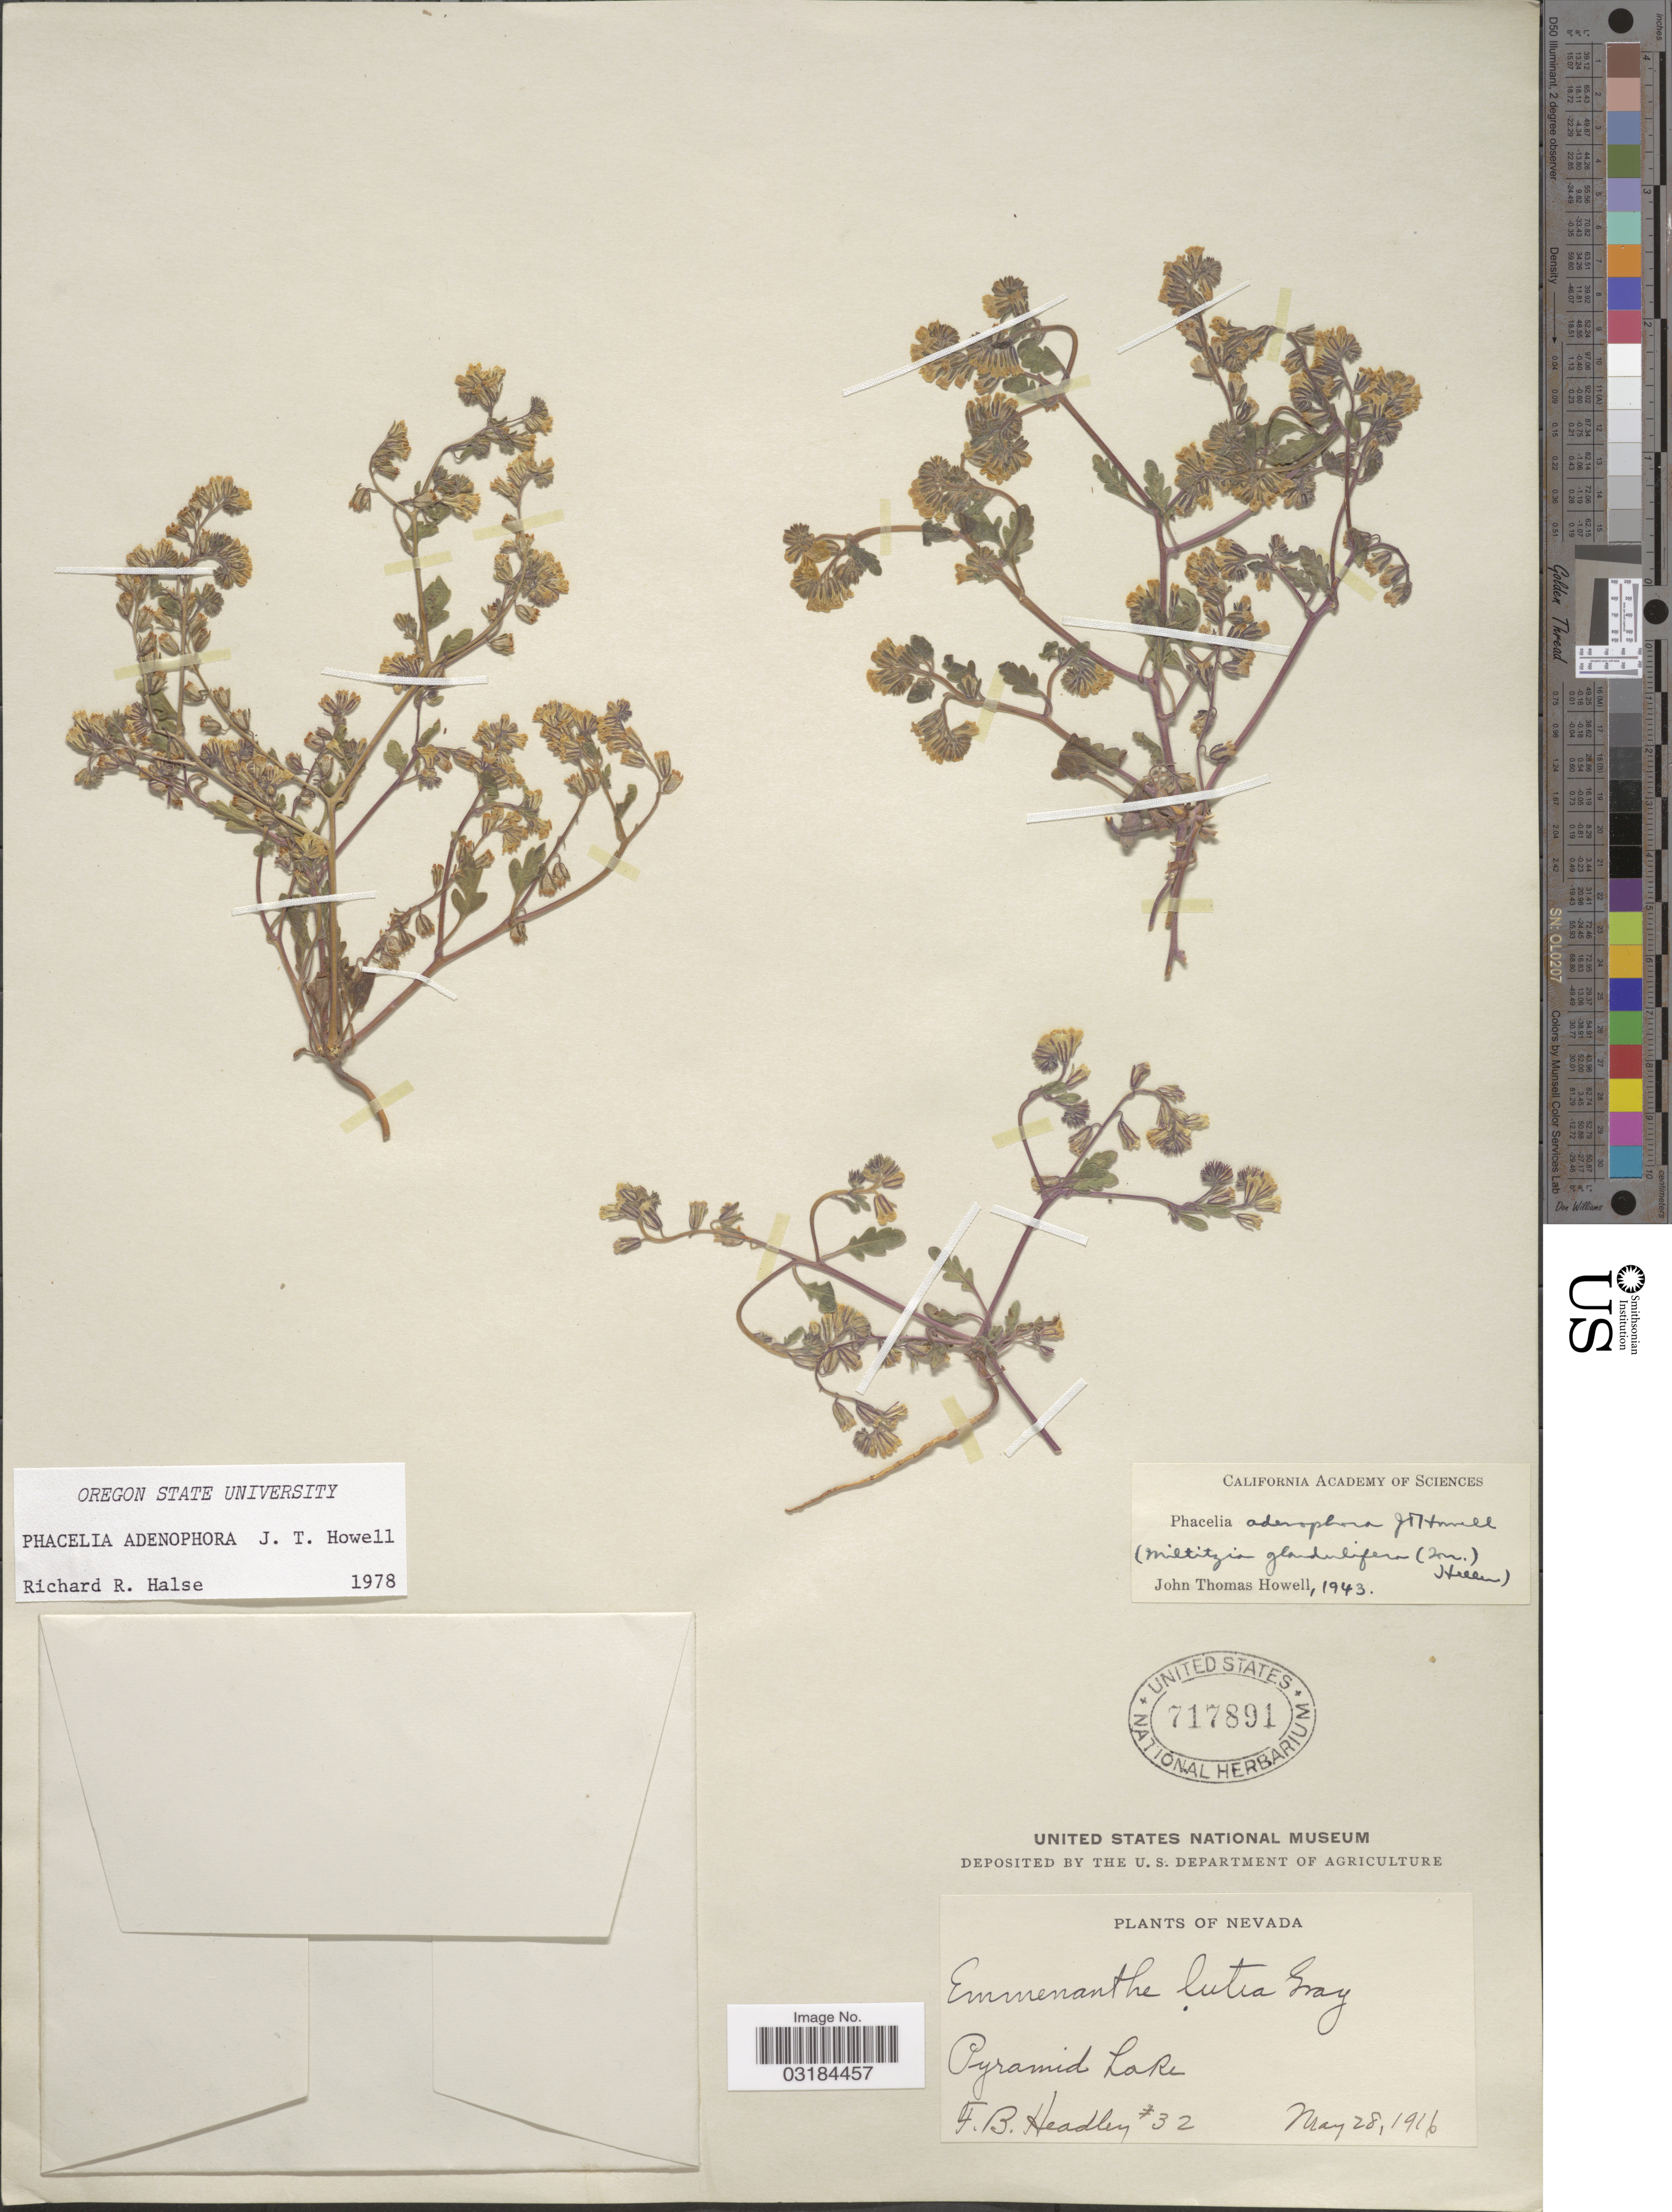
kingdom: Plantae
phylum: Tracheophyta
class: Magnoliopsida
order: Boraginales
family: Hydrophyllaceae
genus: Phacelia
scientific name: Phacelia adenophora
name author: J.T. Howell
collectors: F. B. Headley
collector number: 32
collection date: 1916-05-28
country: United States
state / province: Nevada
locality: Pyramid Lake.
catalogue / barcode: US 717891